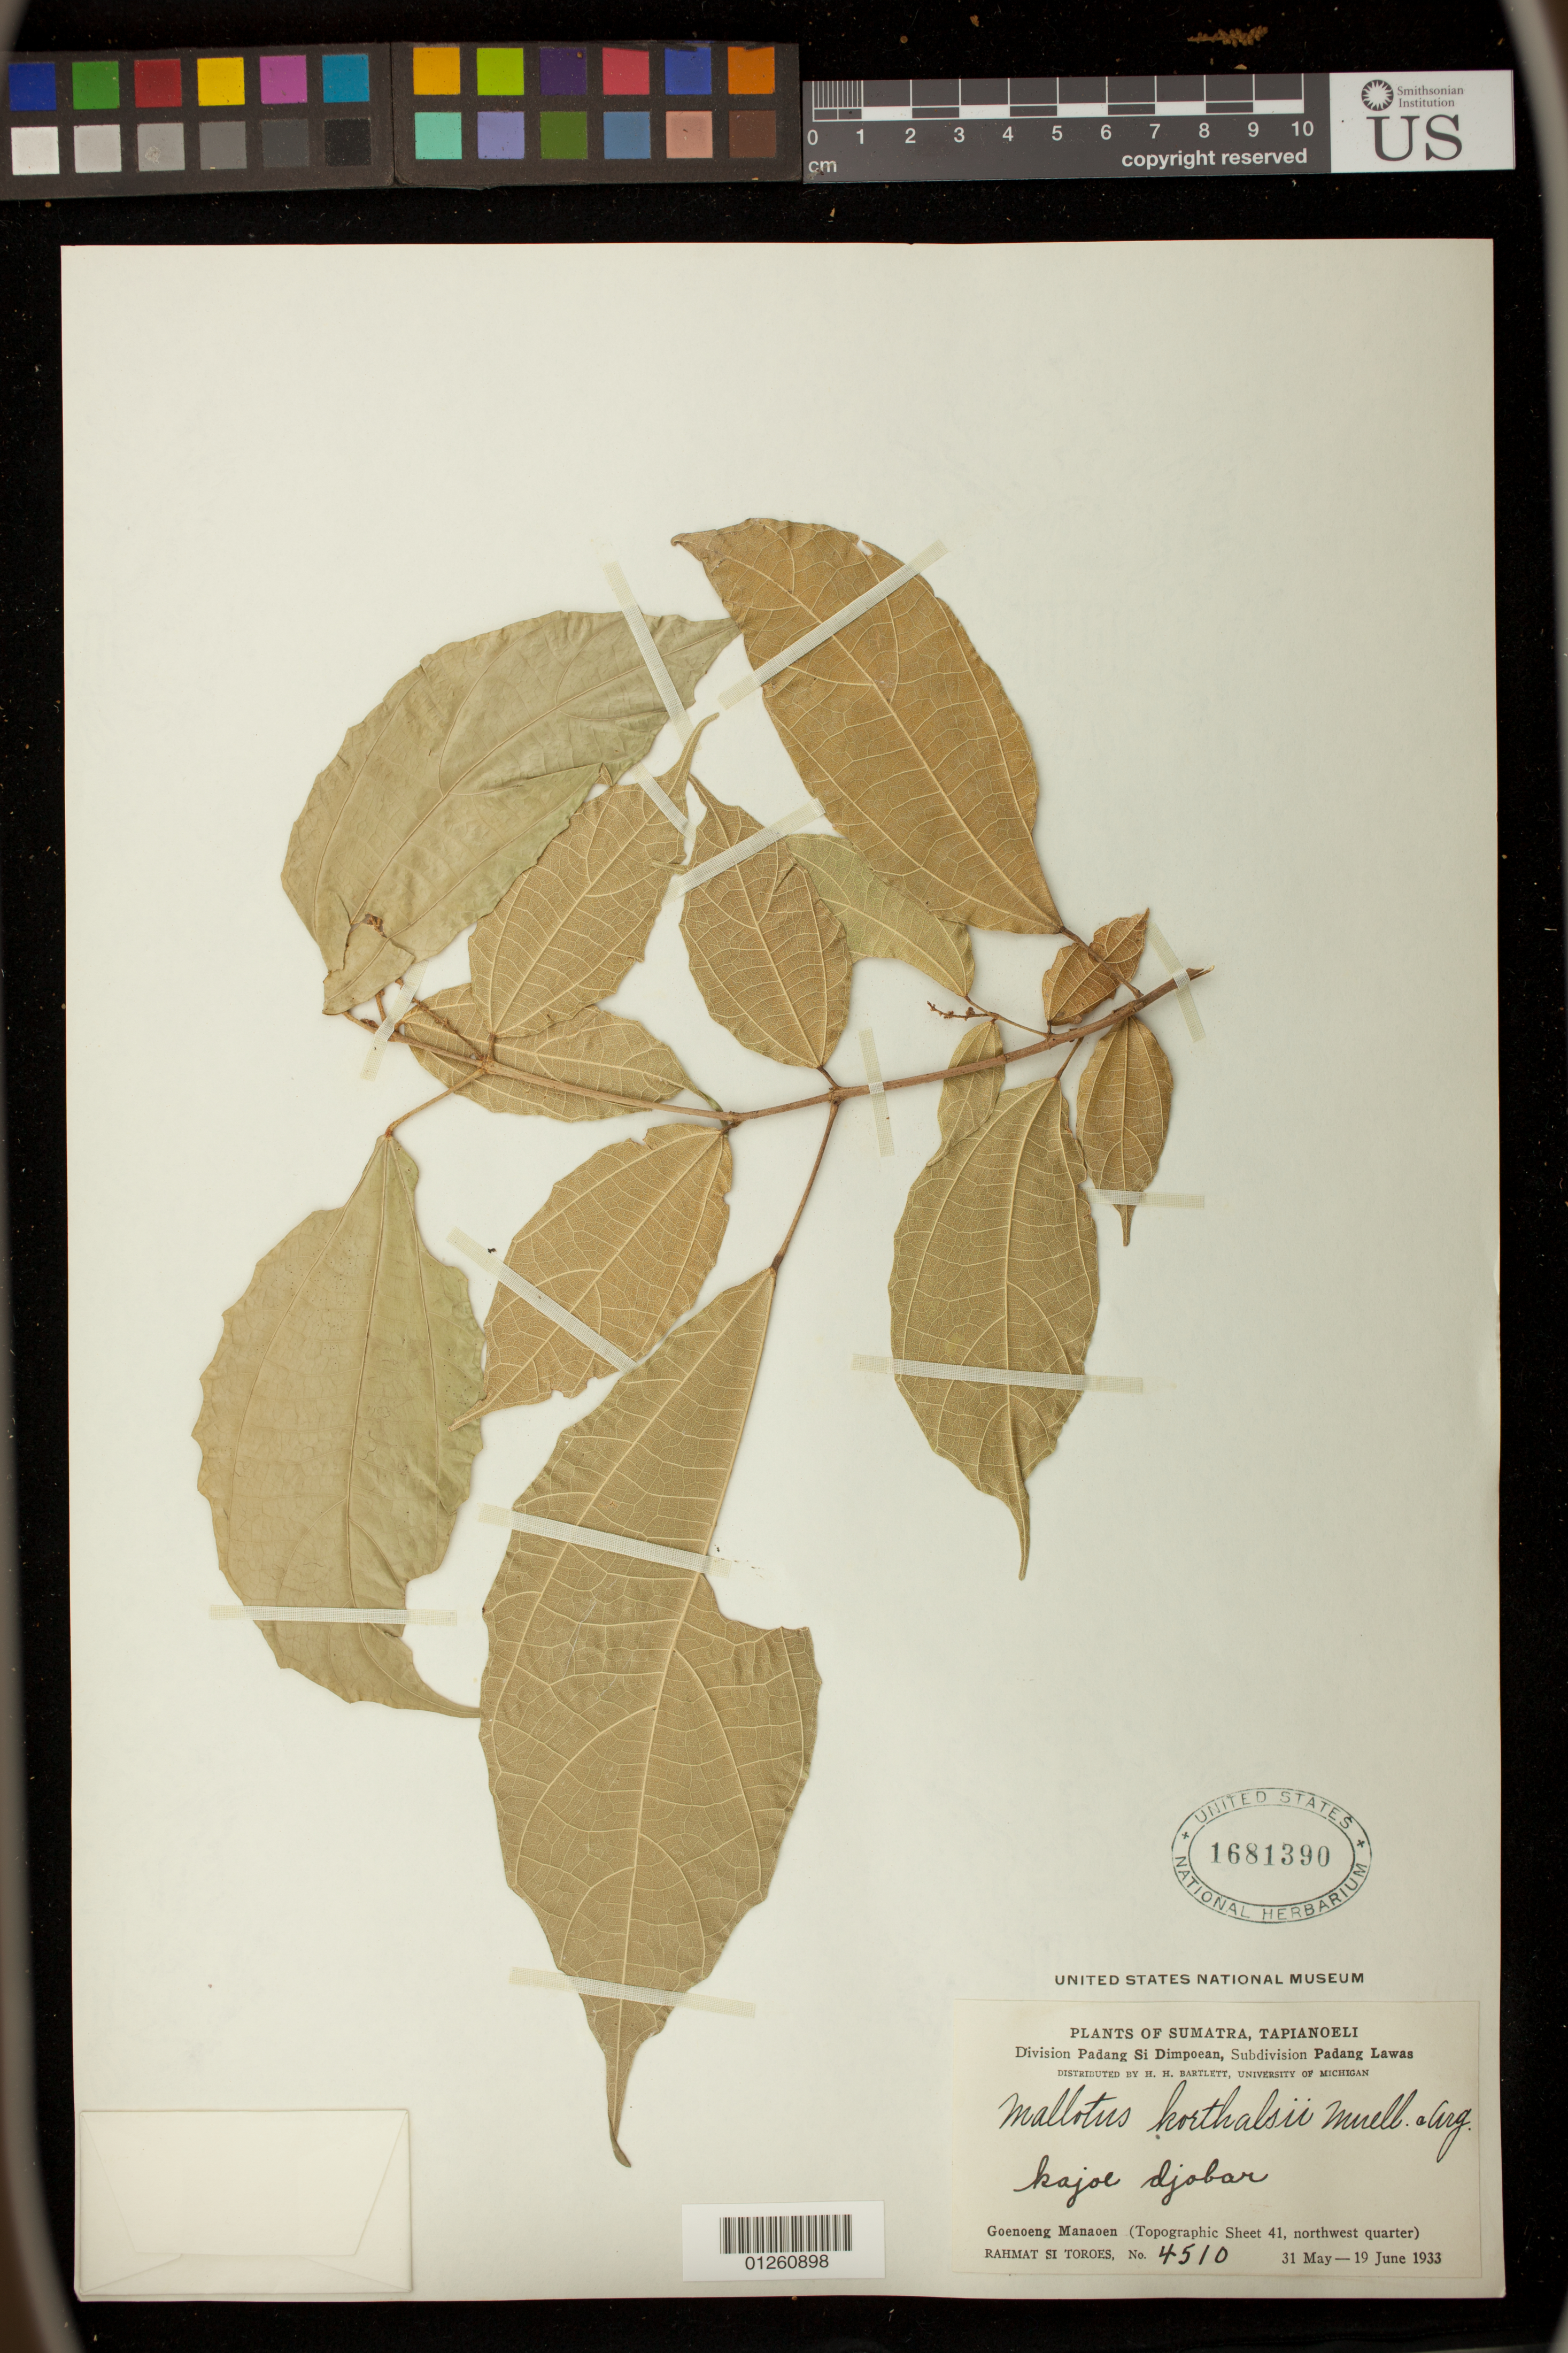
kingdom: Plantae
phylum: Tracheophyta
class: Magnoliopsida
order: Malpighiales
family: Euphorbiaceae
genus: Mallotus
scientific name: Mallotus korthalsii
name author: Müll. Arg.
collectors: Rahmat Si Boeea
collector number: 4510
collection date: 1933-05-31/1933-06-19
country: Indonesia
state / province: Sumatra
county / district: Sumatera Utara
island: Sumatra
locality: Division Padang Si Dimpoean [Padang Sidempuan], Subdivision Padang Lawas. Goenoeng Manaoen [Gunungmanaon] (Topographic Sheet 41, northwest quarter)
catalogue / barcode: US 1681390